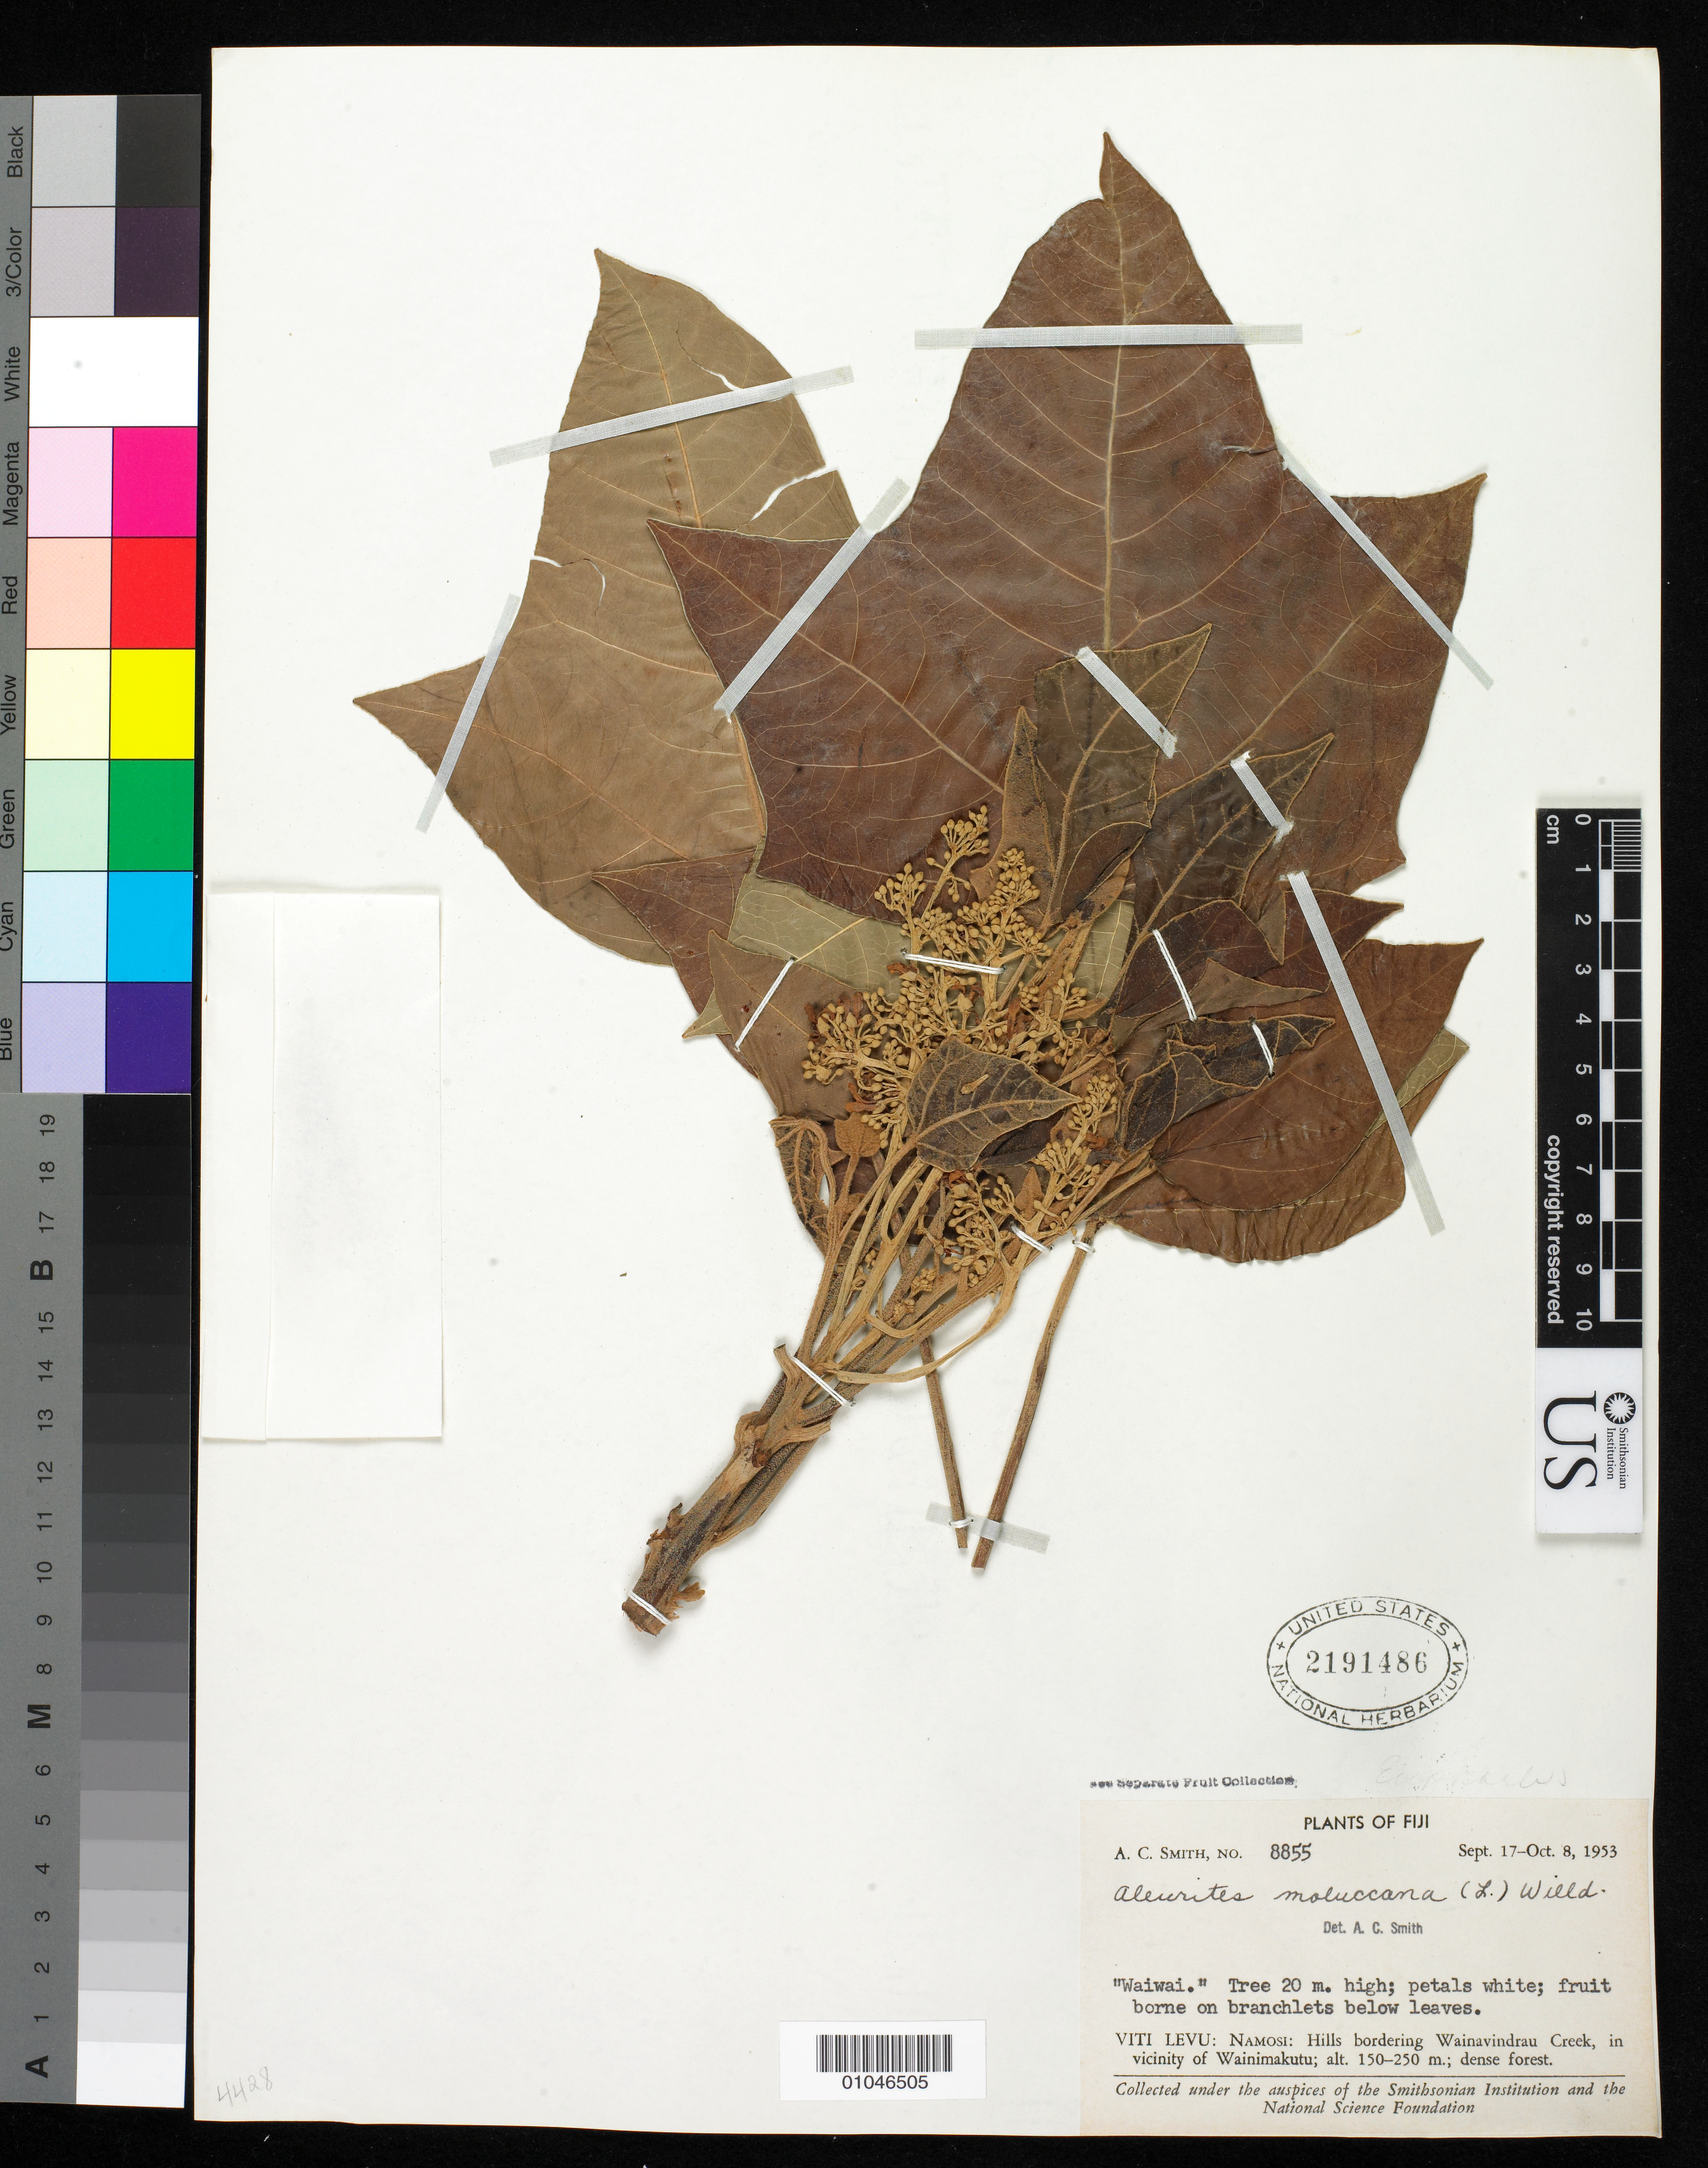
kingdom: Plantae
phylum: Tracheophyta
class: Magnoliopsida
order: Malpighiales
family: Euphorbiaceae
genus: Aleurites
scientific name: Aleurites moluccanus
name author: (L.) Willd.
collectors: A. C. Smith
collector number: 8855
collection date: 1953-09-17/1953-10-08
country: Fiji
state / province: Central Division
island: Viti Levu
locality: Hills bordering Wainavindrau Creek, in vicinity of Wainimakutu, Namosi Prov., Viti Levu, Fiji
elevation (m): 150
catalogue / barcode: US 2191486